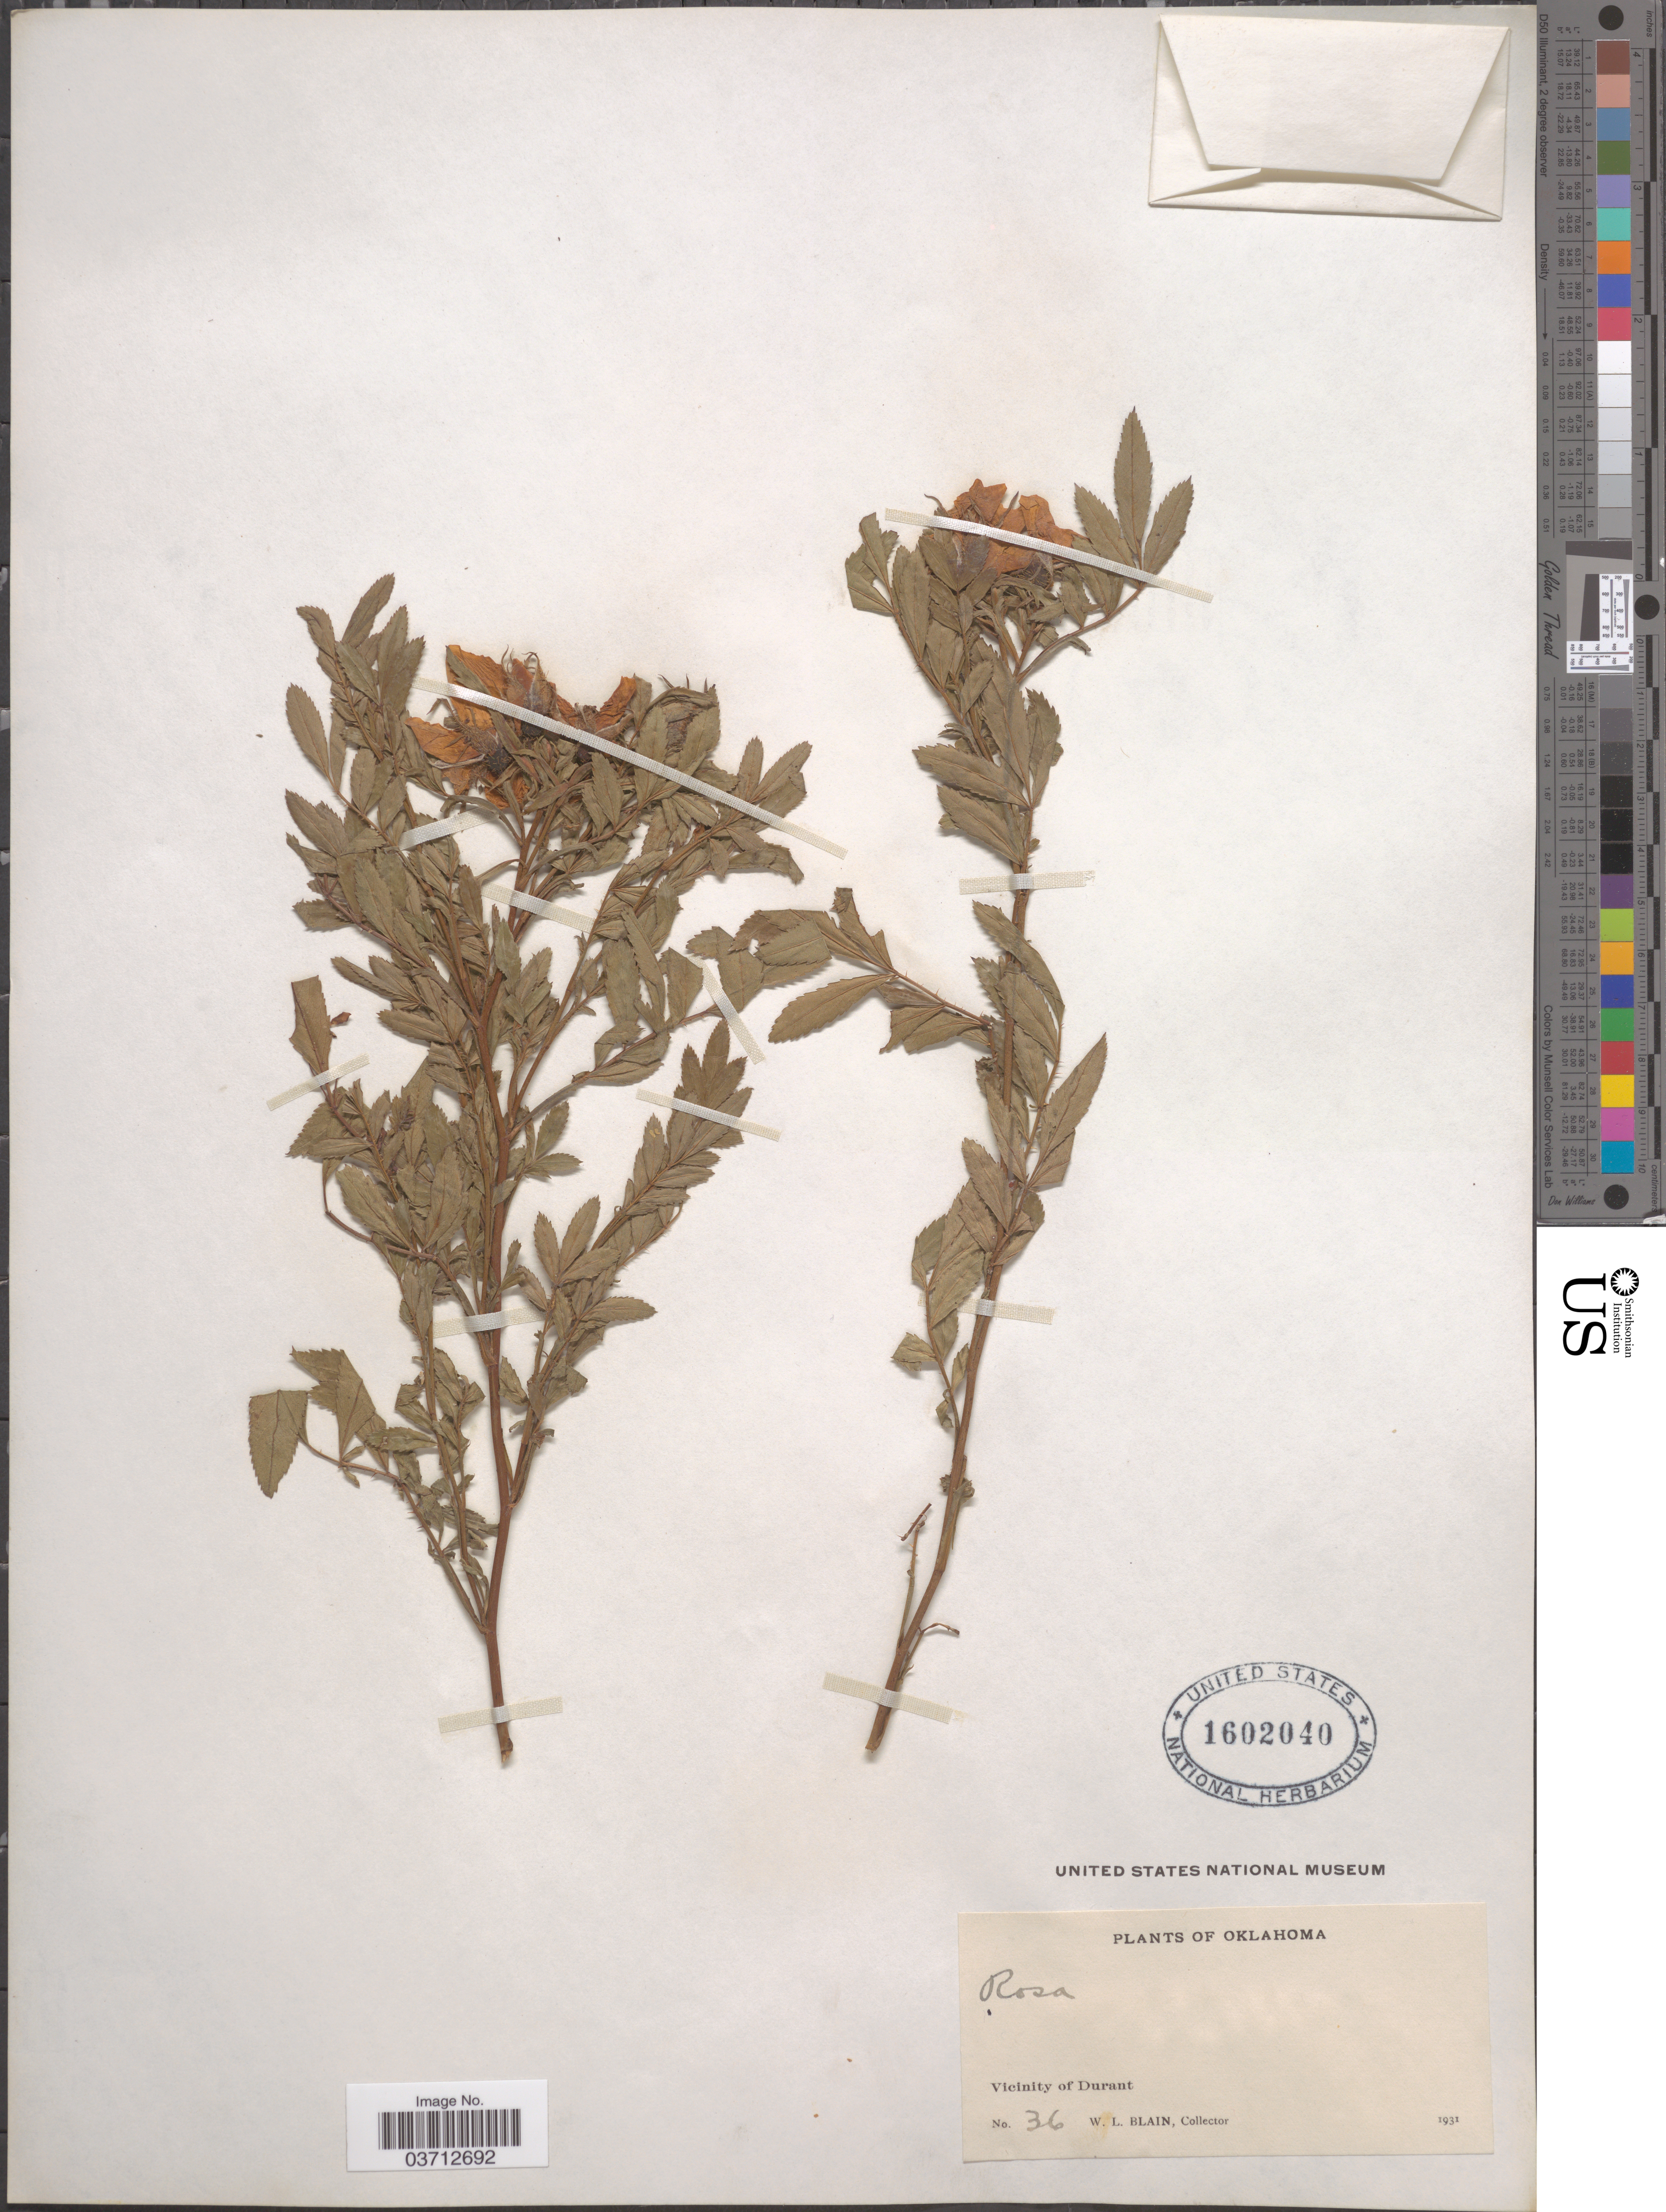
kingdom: Plantae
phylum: Tracheophyta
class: Magnoliopsida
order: Rosales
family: Rosaceae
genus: Rosa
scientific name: Rosa sp.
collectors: W. Blain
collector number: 36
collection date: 1931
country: United States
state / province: Oklahoma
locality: Vicinity of Durant.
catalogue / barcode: US 1602040